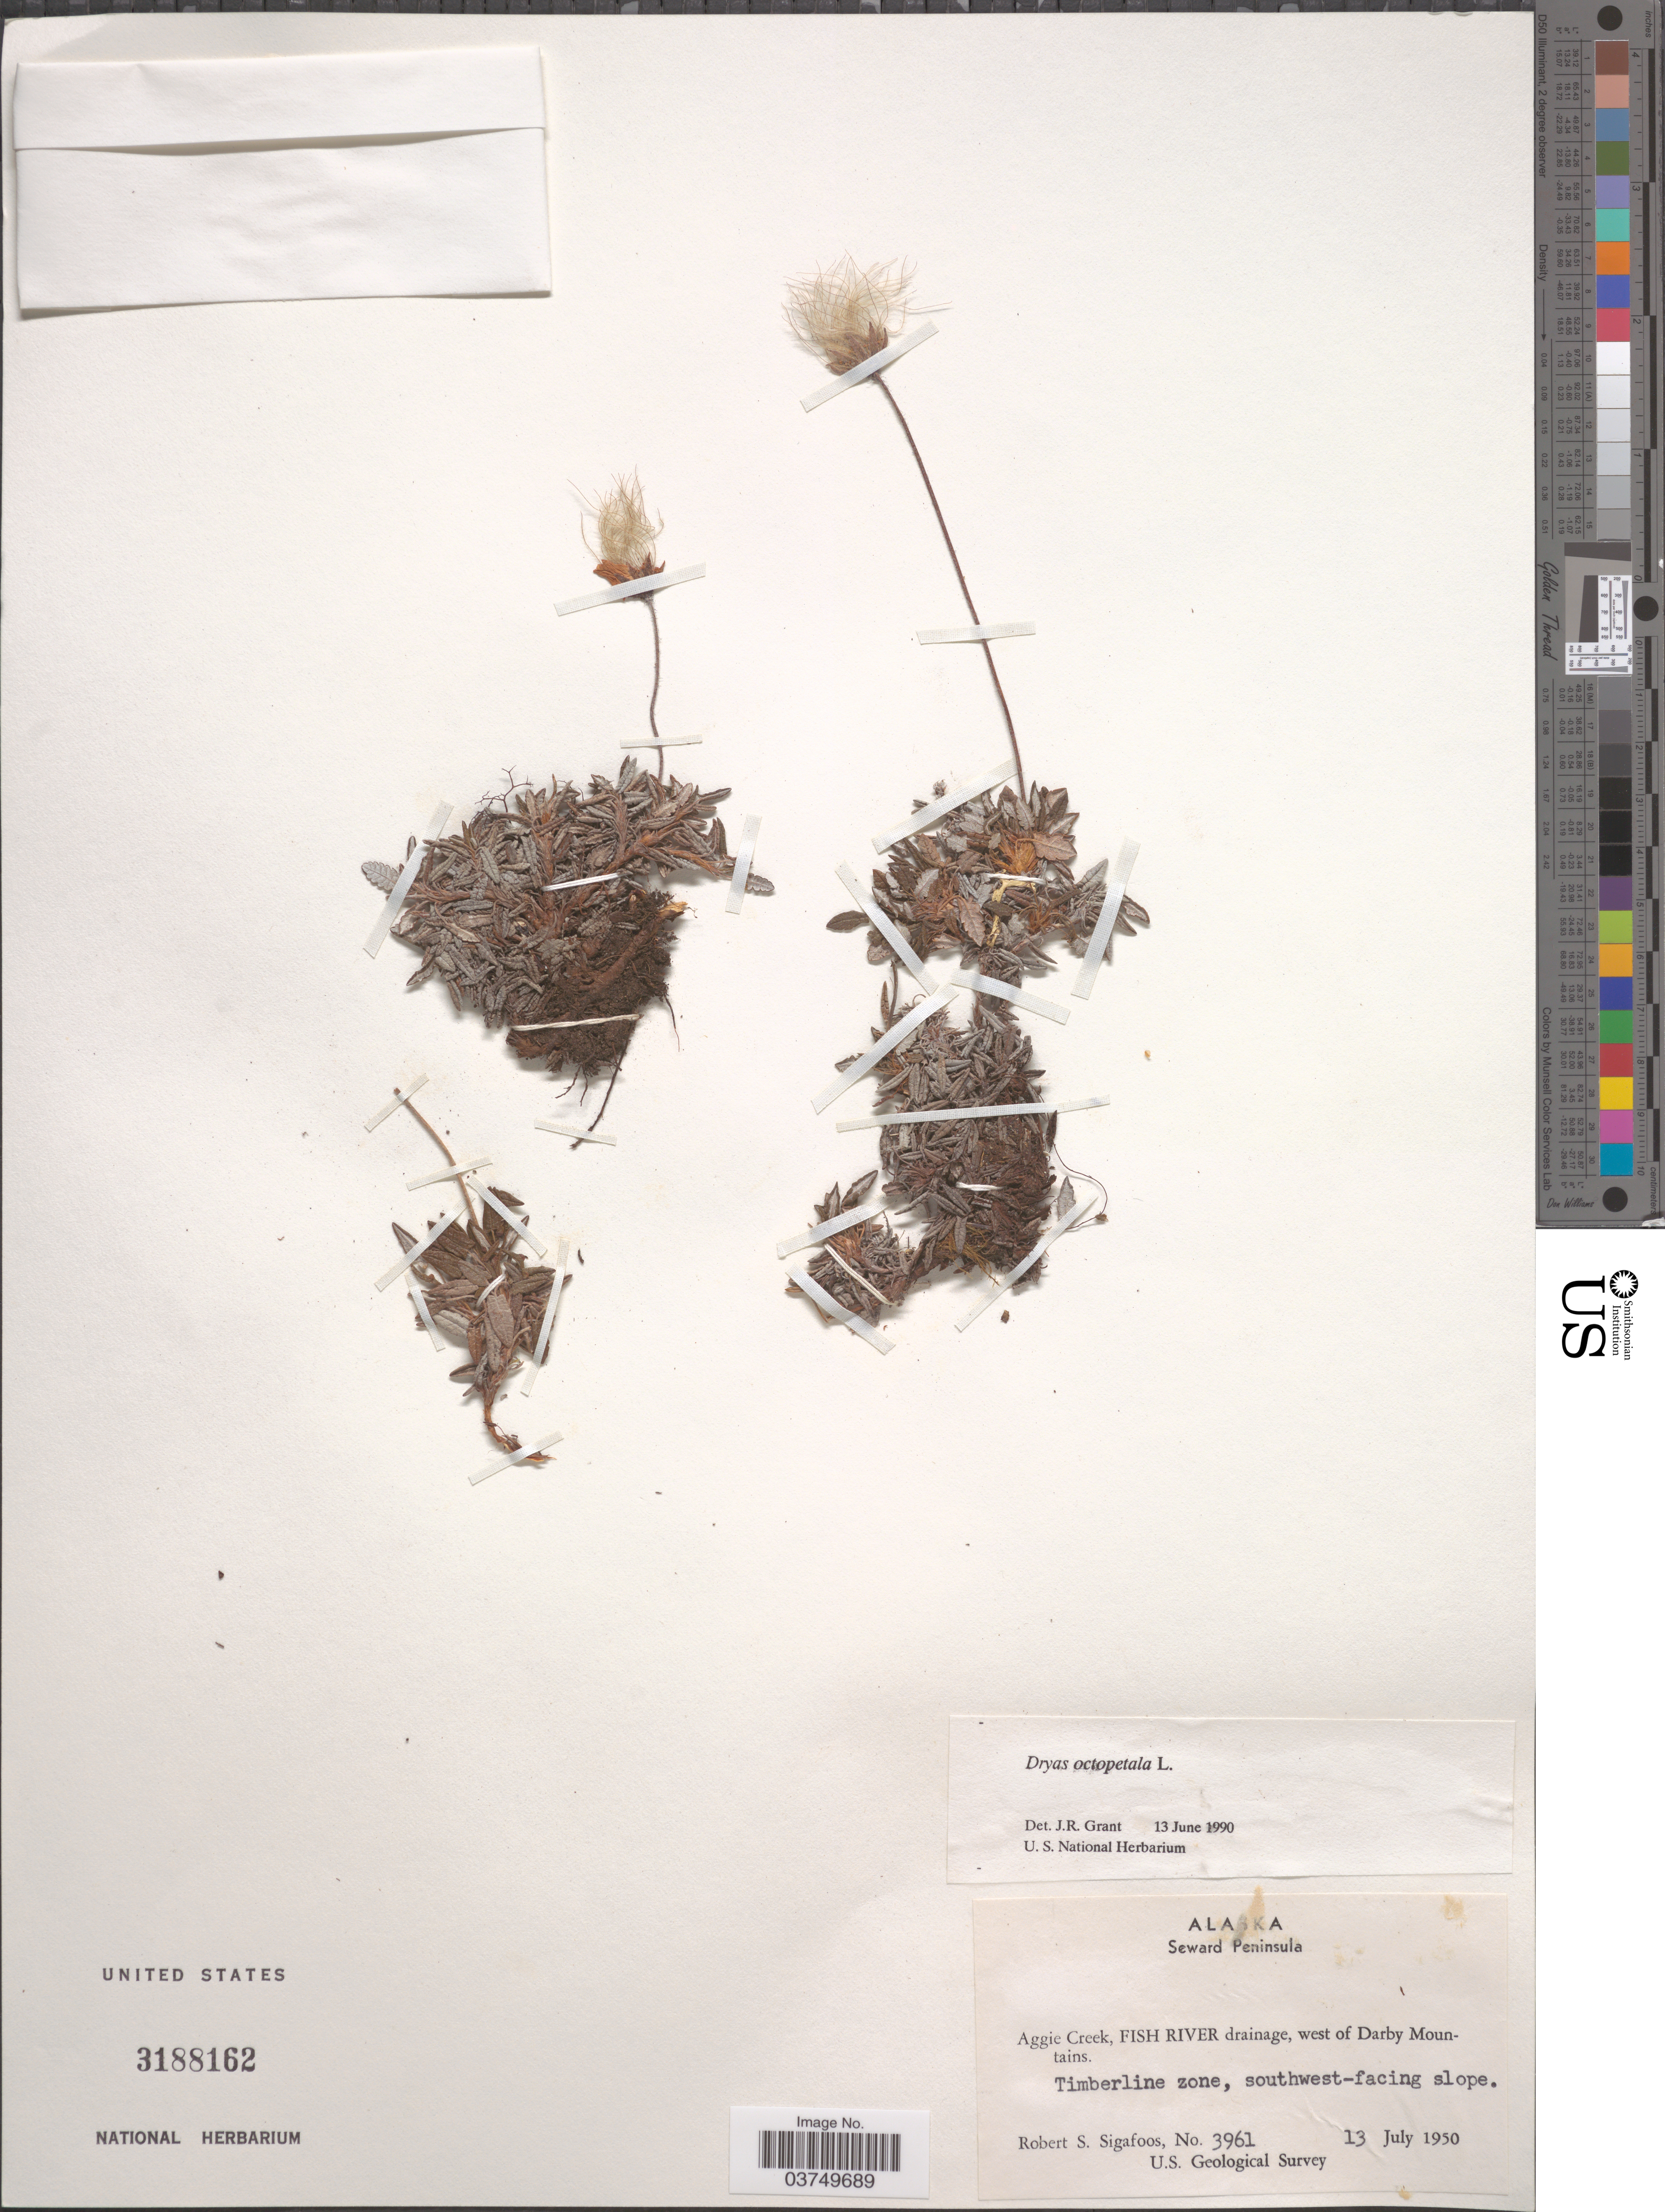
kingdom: Plantae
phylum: Tracheophyta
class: Magnoliopsida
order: Rosales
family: Rosaceae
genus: Dryas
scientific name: Dryas octopetala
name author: L.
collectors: R. Sigafoos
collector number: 3961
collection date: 1950-07-13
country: United States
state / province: Alaska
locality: Seward Peninsula. Aggie Creek, Fish River drainage, west of Darby Mountains. Timberline zone, southwest-facing slope.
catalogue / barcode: US 3188162